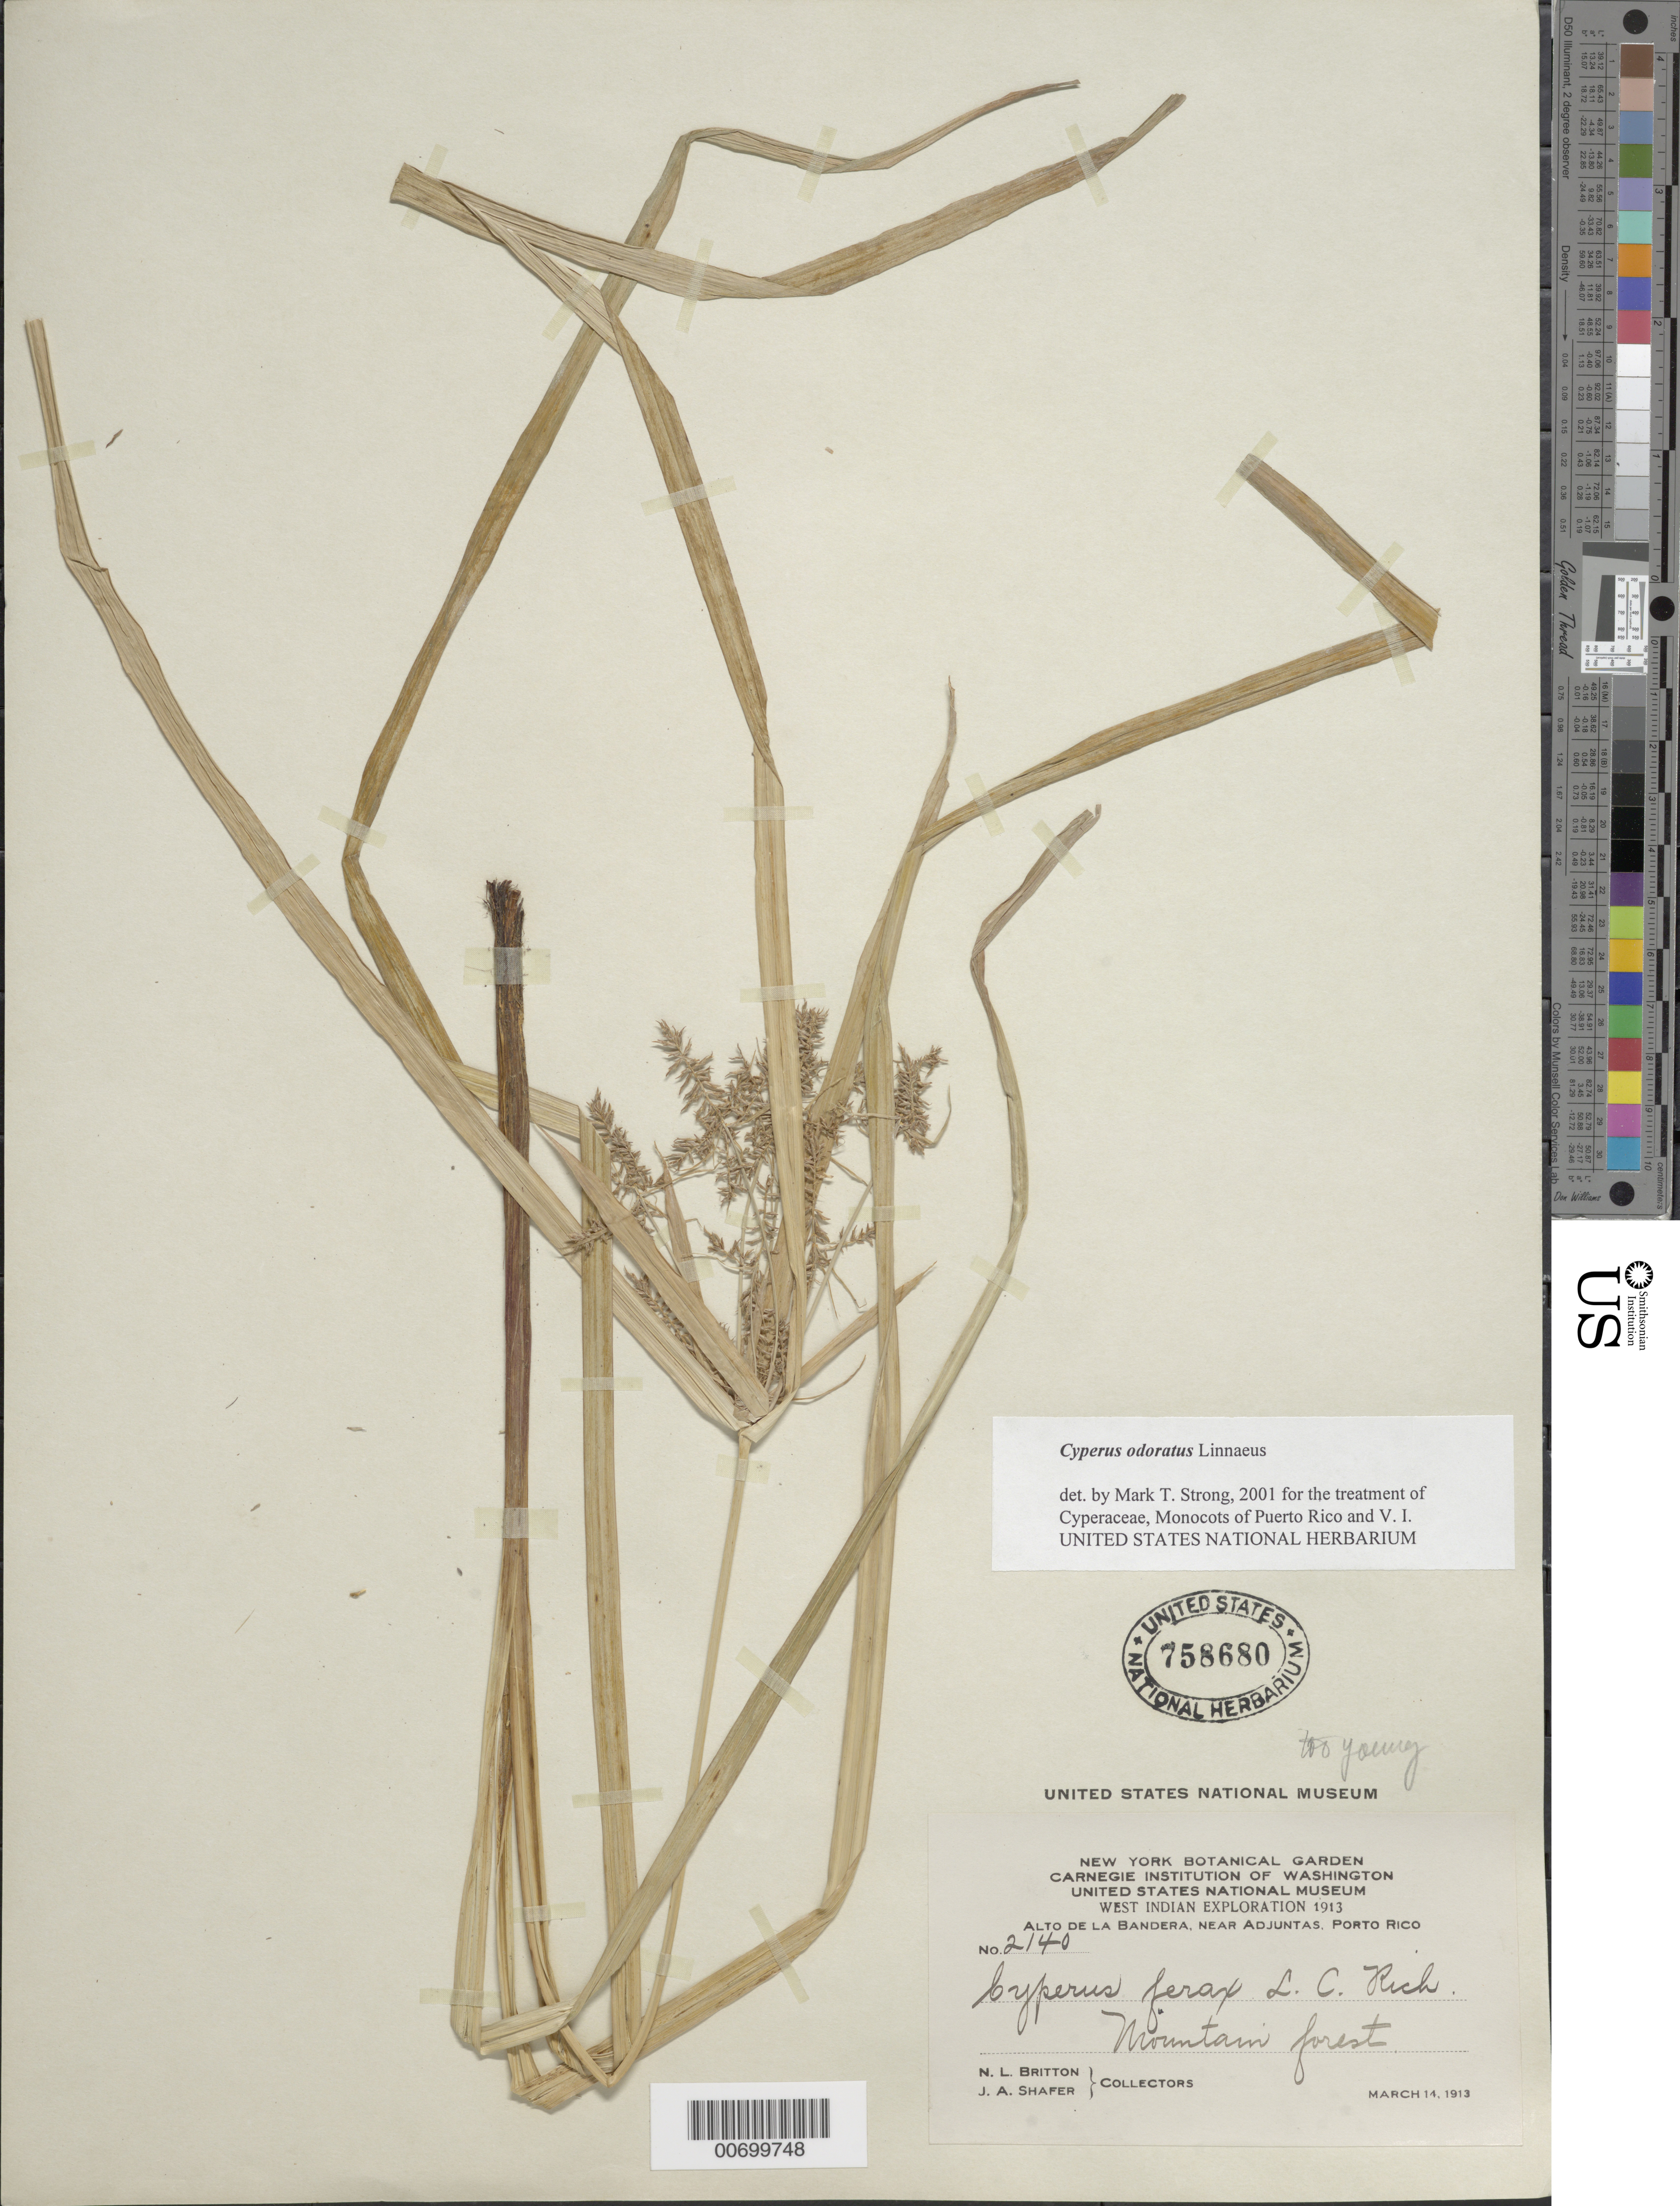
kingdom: Plantae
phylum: Tracheophyta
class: Liliopsida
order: Poales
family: Cyperaceae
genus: Cyperus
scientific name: Cyperus odoratus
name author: L.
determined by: Strong, M. T., (US), Smithsonian Institution - National Museum of Natural History (UNITED STATES)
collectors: N. Britton & J. A. Shafer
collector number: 2140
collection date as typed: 14 Mar 1913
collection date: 1913-03-14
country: Puerto Rico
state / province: Adjuntas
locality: Alto de la Bandera, near Adjuntas.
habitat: Mountain forest.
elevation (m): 700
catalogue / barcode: US 758680